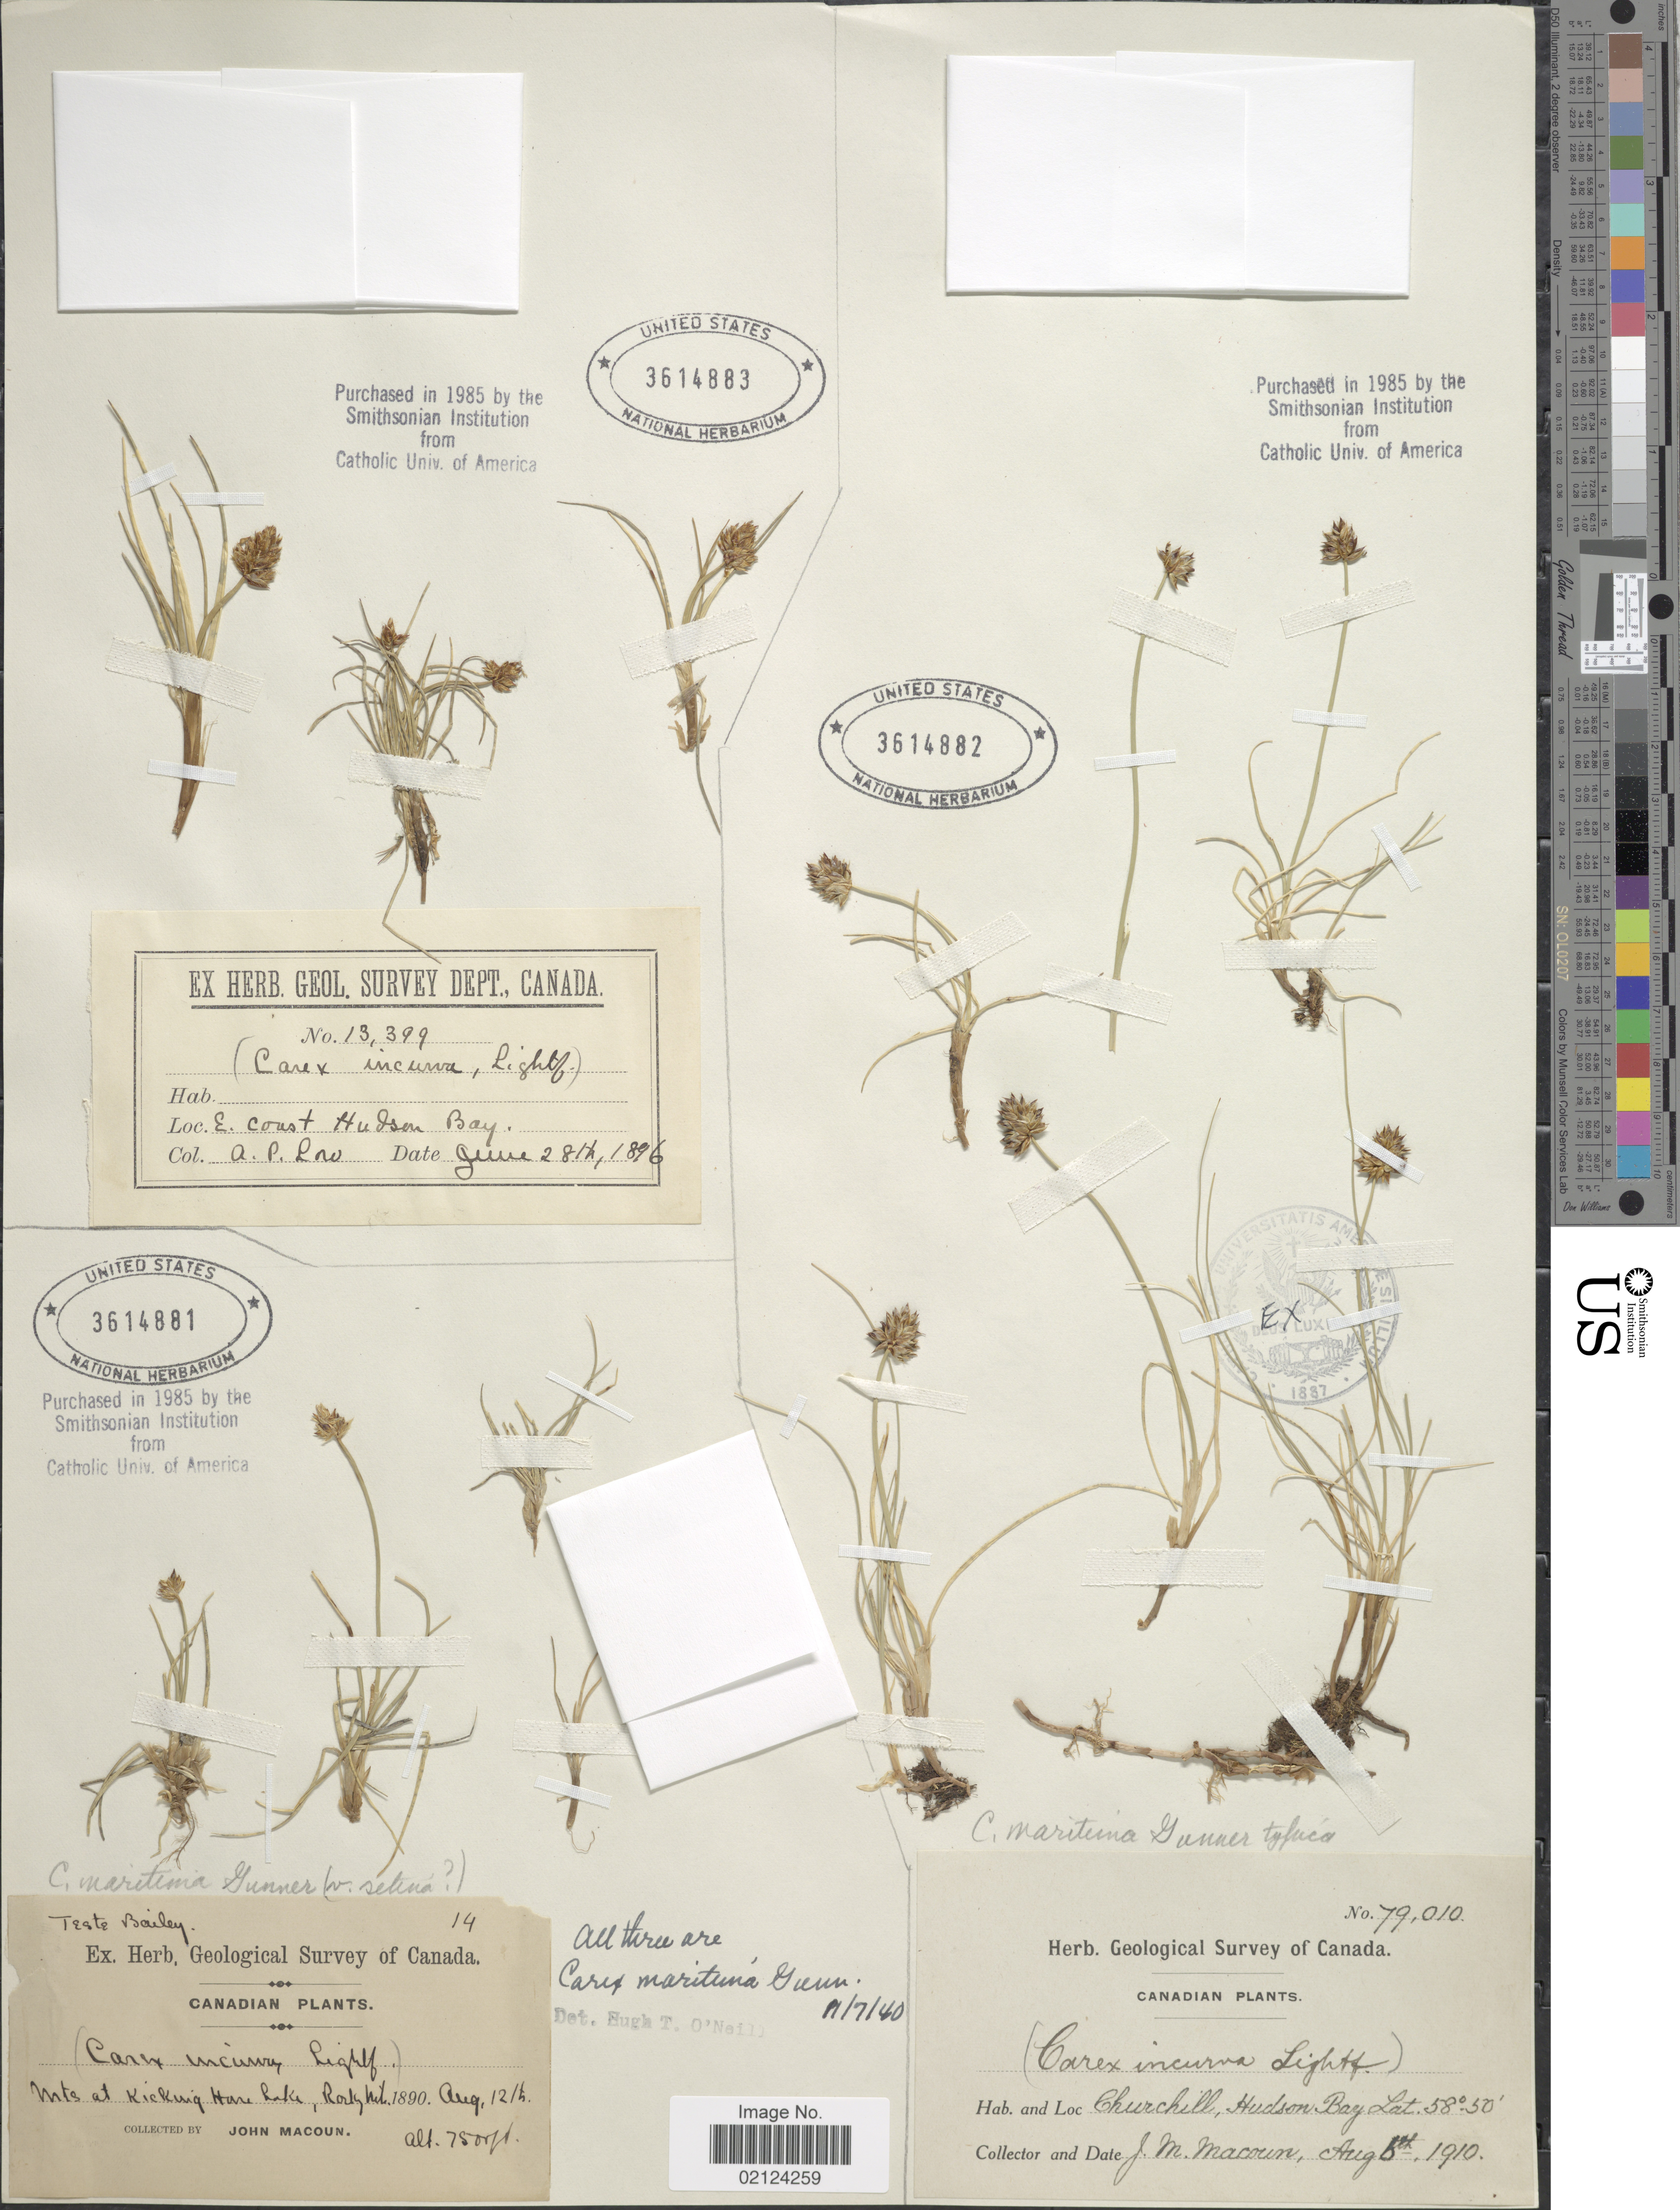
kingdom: Plantae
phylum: Tracheophyta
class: Liliopsida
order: Poales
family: Cyperaceae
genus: Carex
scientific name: Carex maritima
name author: Gunnerus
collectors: J. M. Macoun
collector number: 79010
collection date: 1910-08-05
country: Canada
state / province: Manitoba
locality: Churchill, Hudson Bay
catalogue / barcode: US 3614882